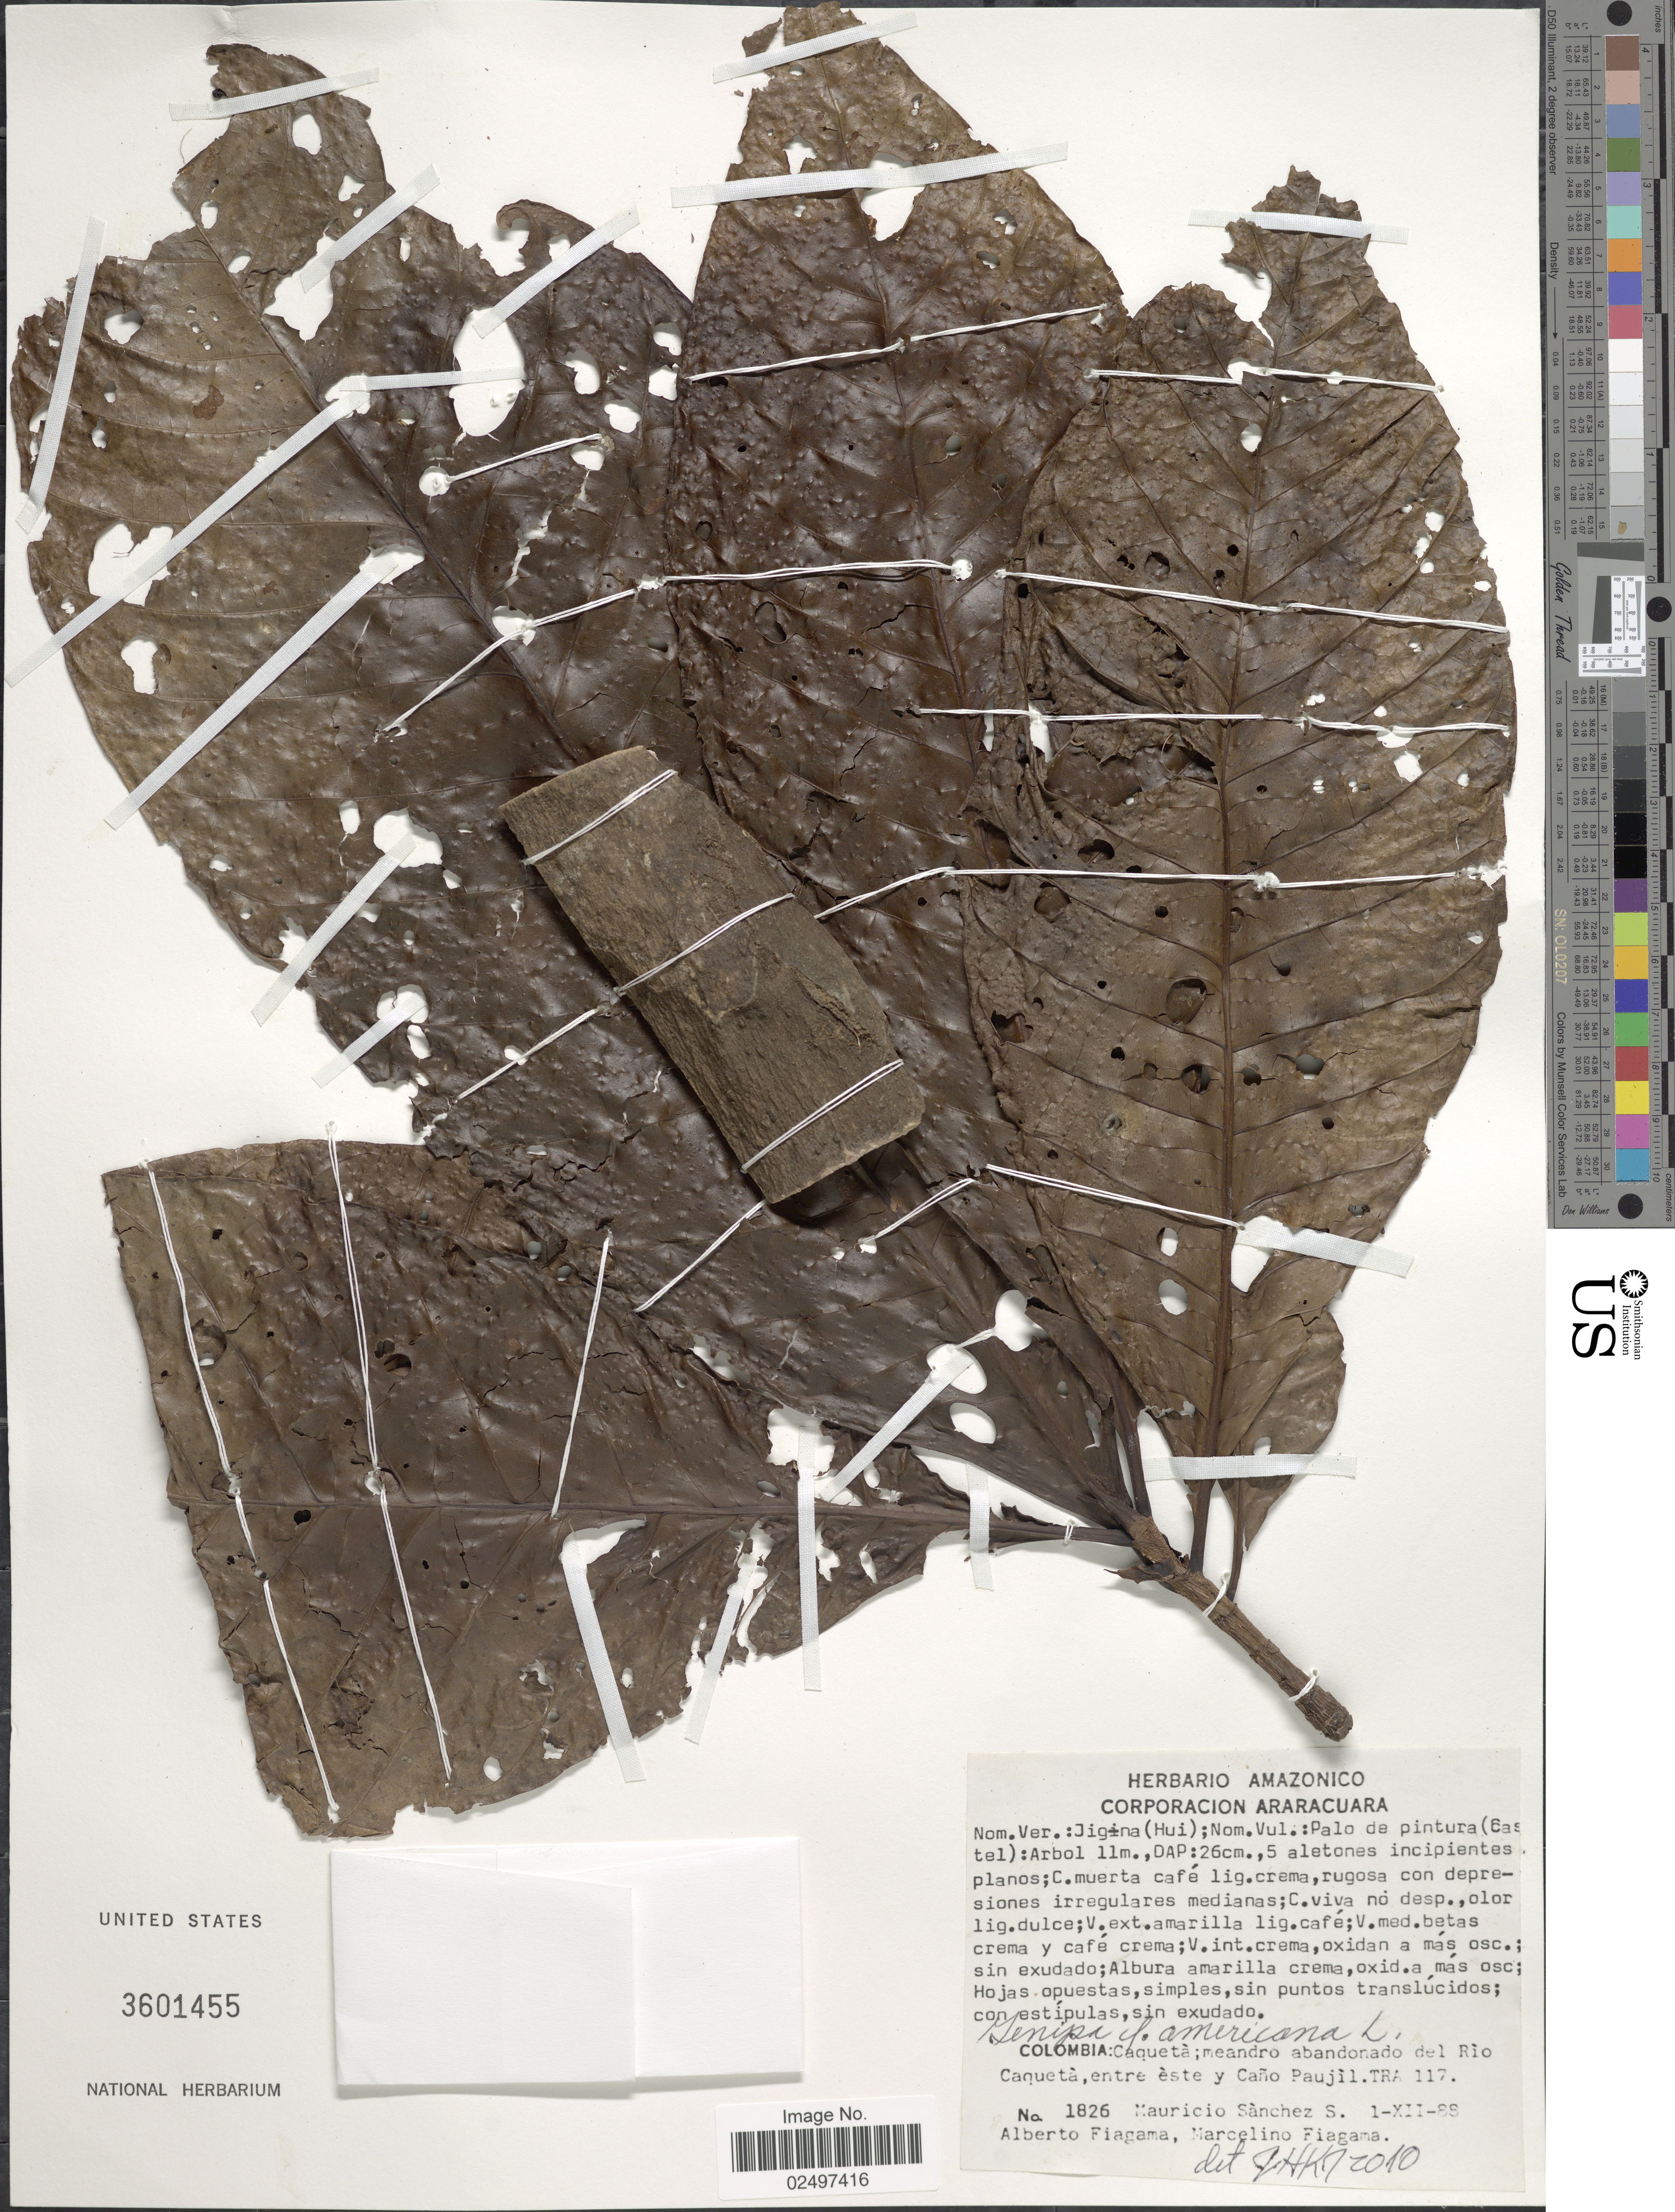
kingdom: Plantae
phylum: Tracheophyta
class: Magnoliopsida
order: Gentianales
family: Rubiaceae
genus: Genipa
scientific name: Genipa americana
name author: L.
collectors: M. Sanchez S., A. Fiagama & M. Fiagama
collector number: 1826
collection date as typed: Transcribed d/m/y: 1/12/88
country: Colombia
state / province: Caquetá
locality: Meandro abandonado del Rio Caqueta, entre este y Cano Paujil. TRA 117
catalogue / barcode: US 3601455